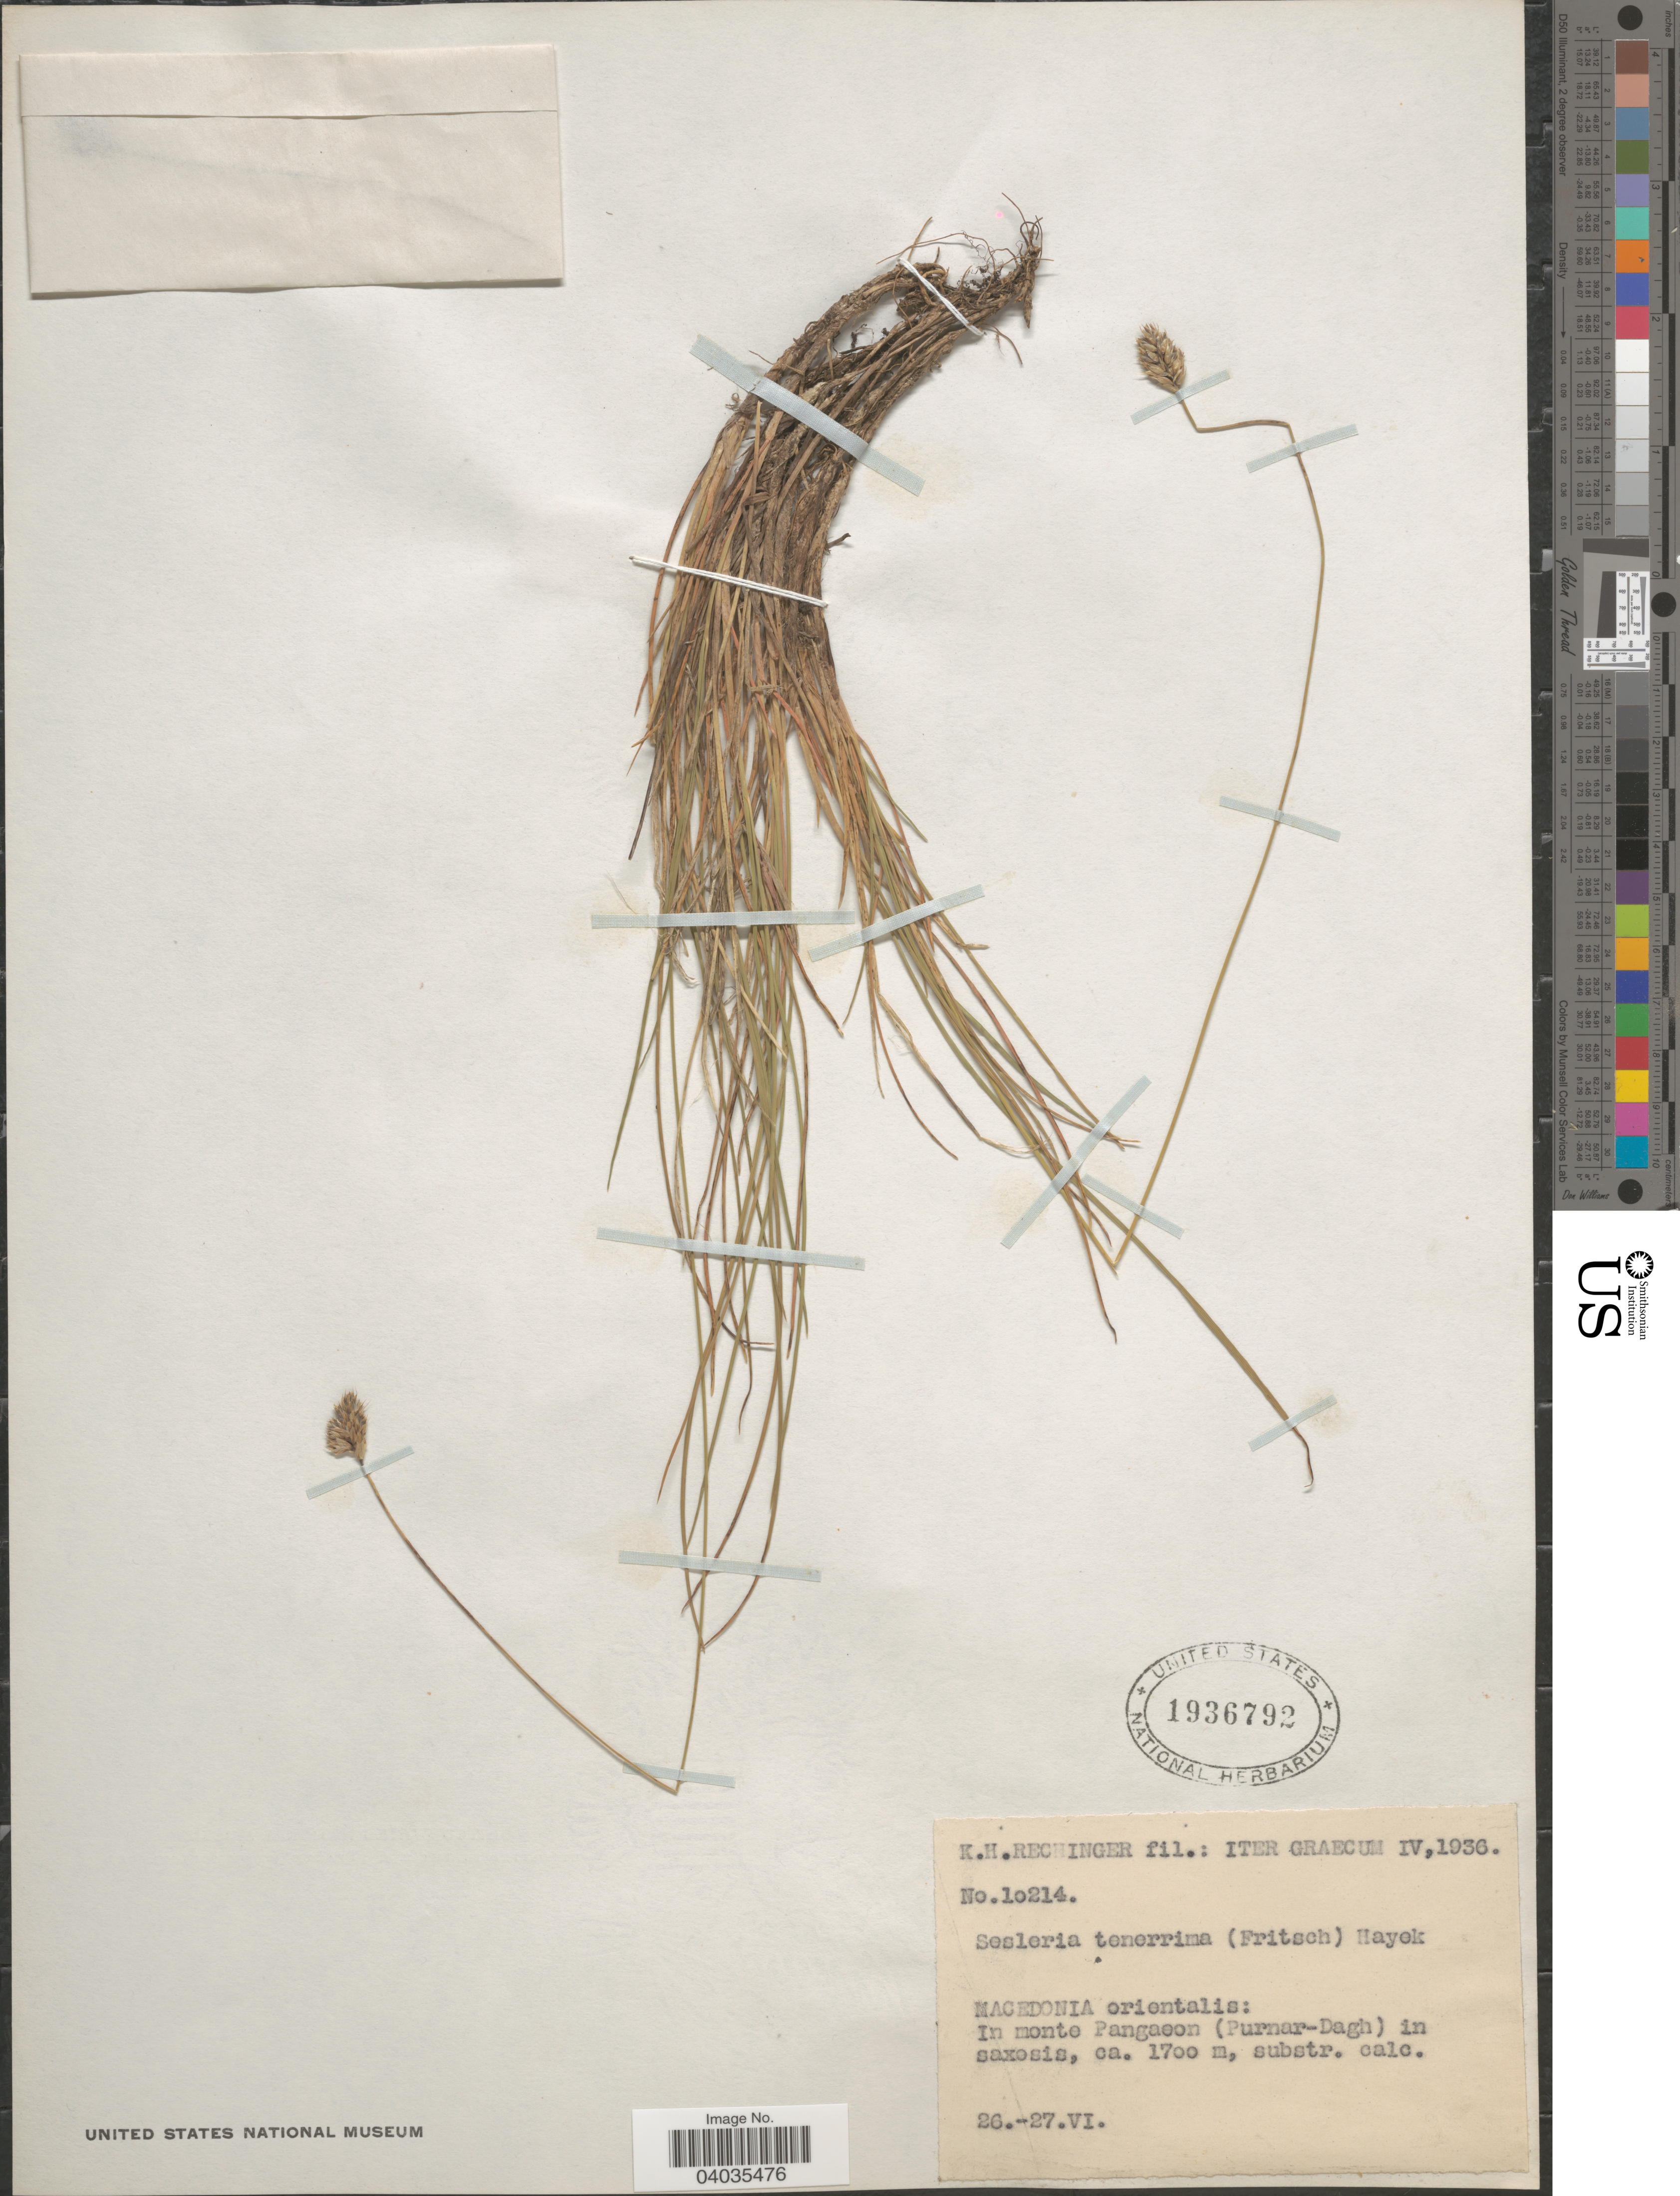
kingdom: Plantae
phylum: Tracheophyta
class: Liliopsida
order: Poales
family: Poaceae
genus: Sesleria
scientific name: Sesleria tenerrima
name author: (Hayek) Fritsch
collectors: K. H. Rechinger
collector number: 10214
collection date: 1936-06-26/1936-06-27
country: Greece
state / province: Central Macedonia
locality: Iter Graecum. Macedonia orientalis: In monte Pangaeon (Purnar-Dagh) in saxosis.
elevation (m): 1700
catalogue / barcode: US 1936792